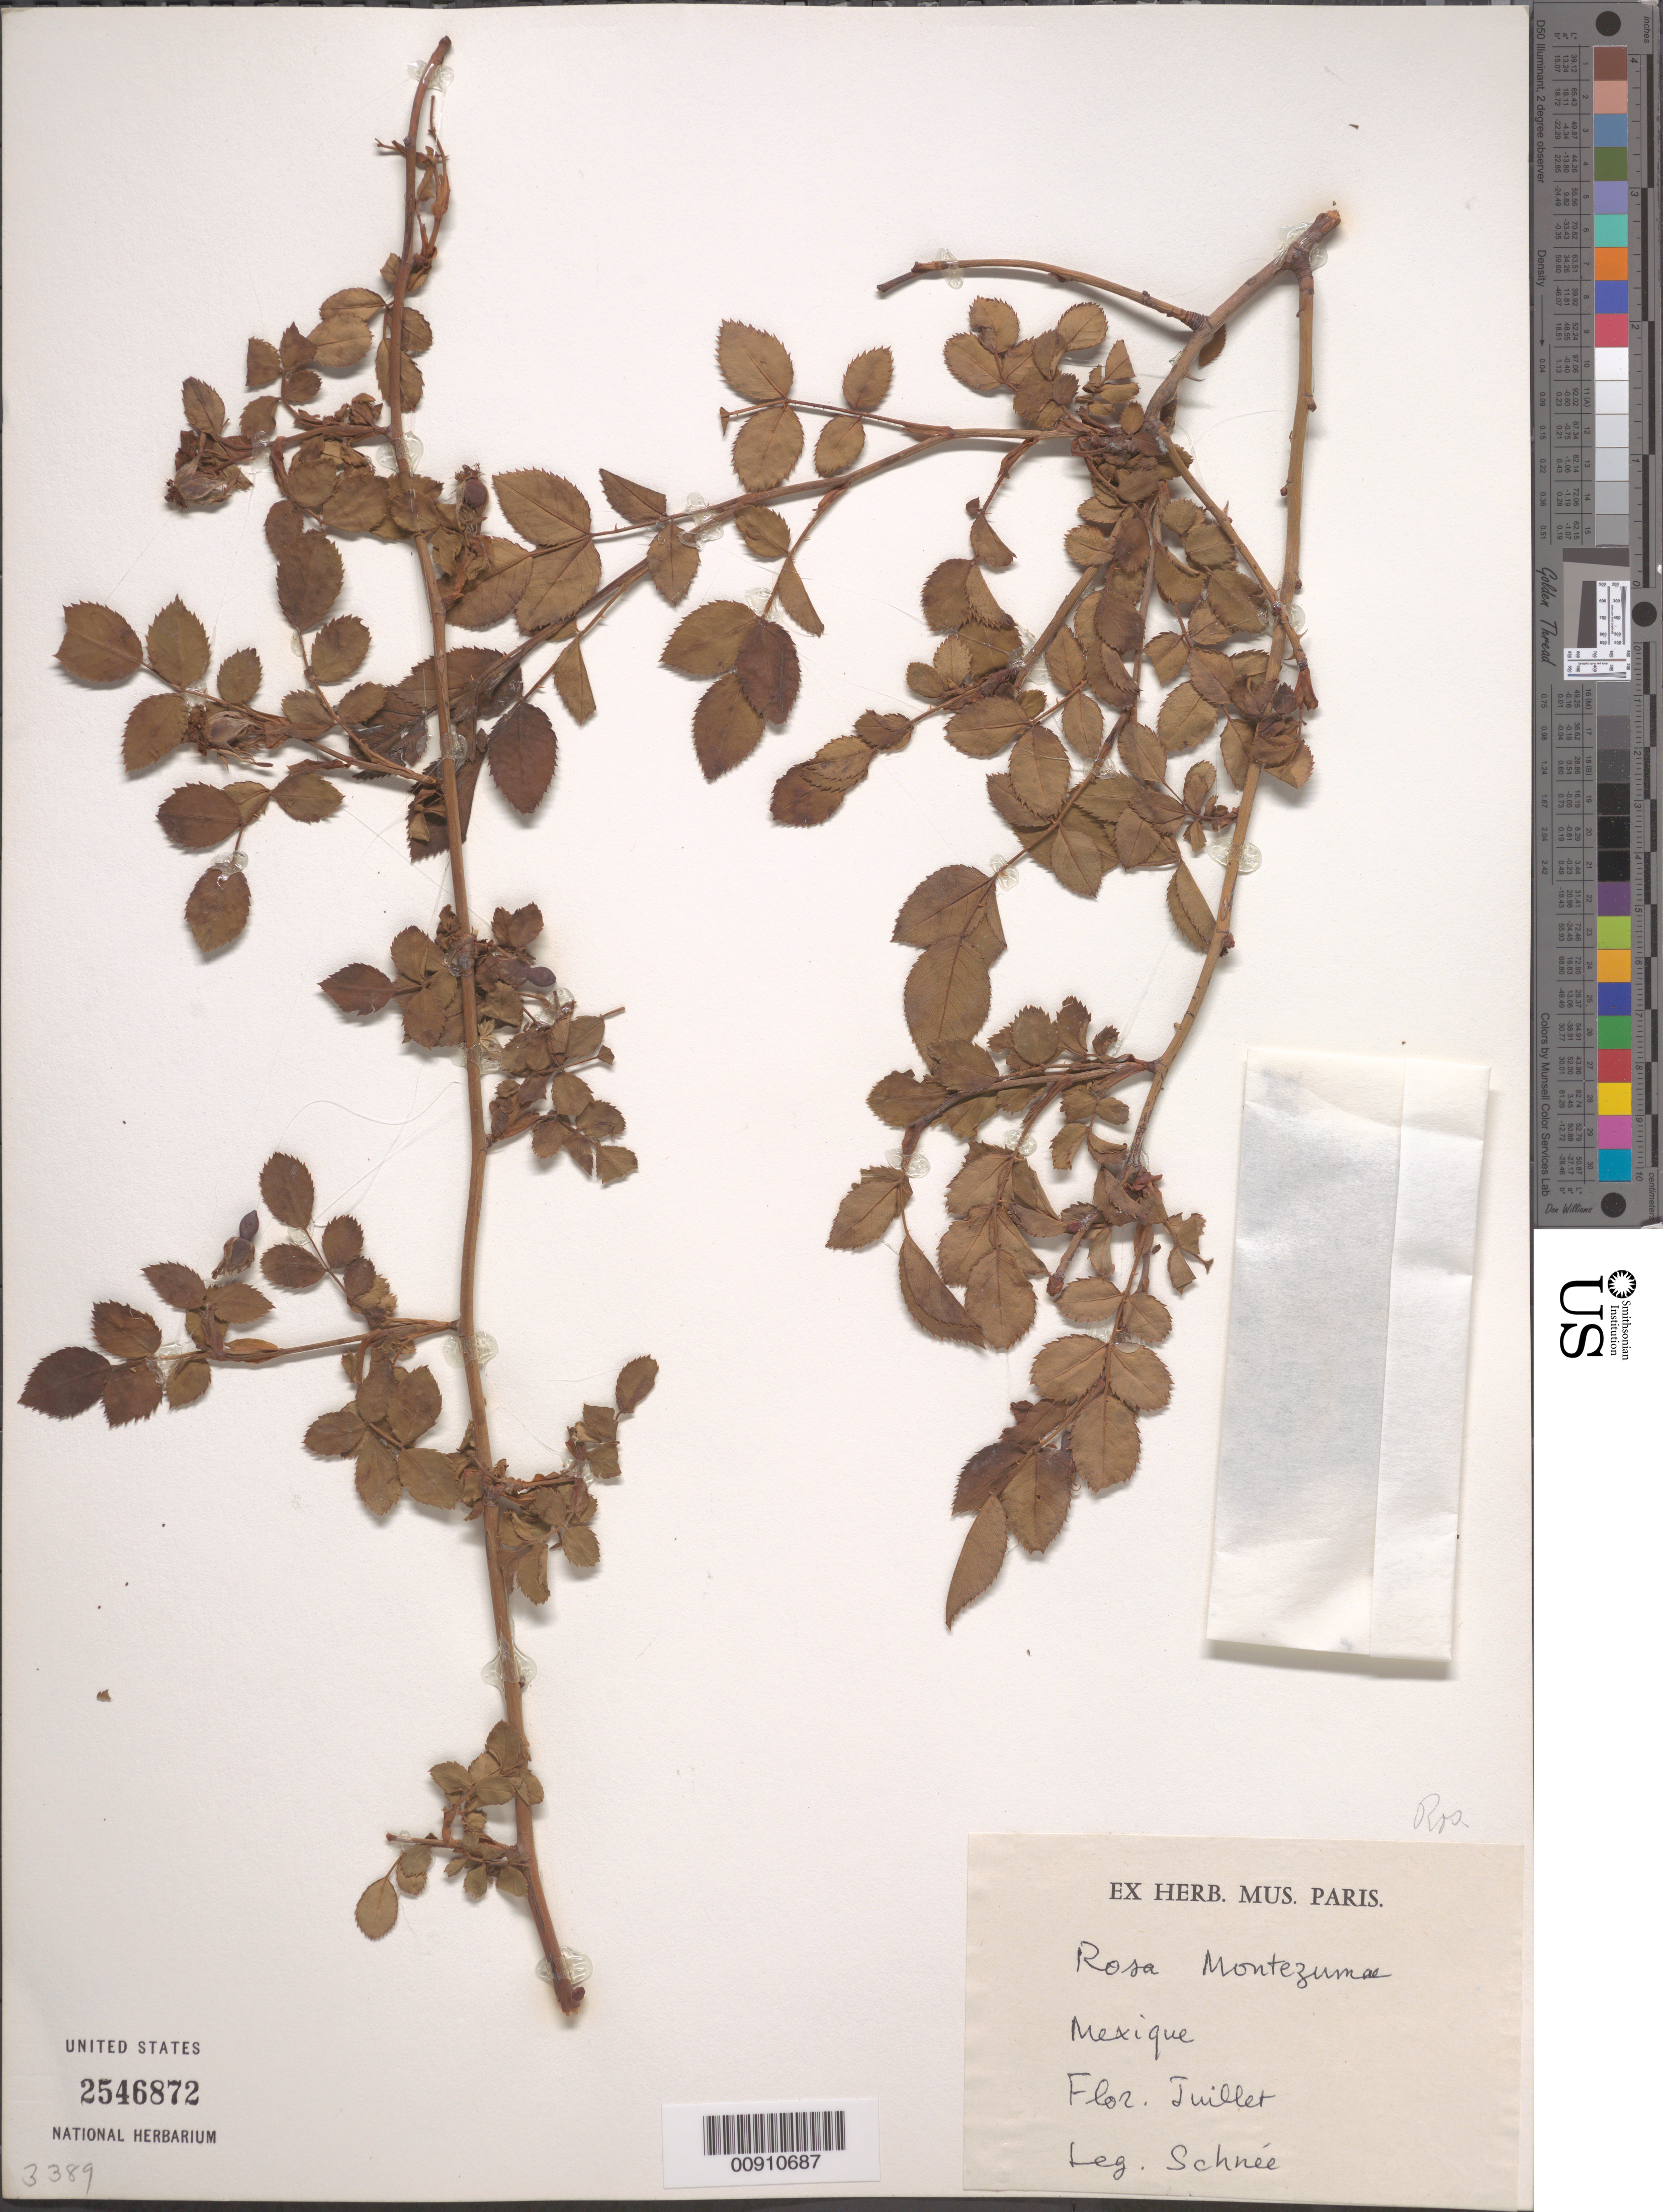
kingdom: Plantae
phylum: Tracheophyta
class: Magnoliopsida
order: Rosales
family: Rosaceae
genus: Rosa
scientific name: Rosa montezumae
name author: Humb. & Bonpl. ex Red & Thory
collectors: -- Schnée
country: Mexico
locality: Mexique.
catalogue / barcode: US 2546872